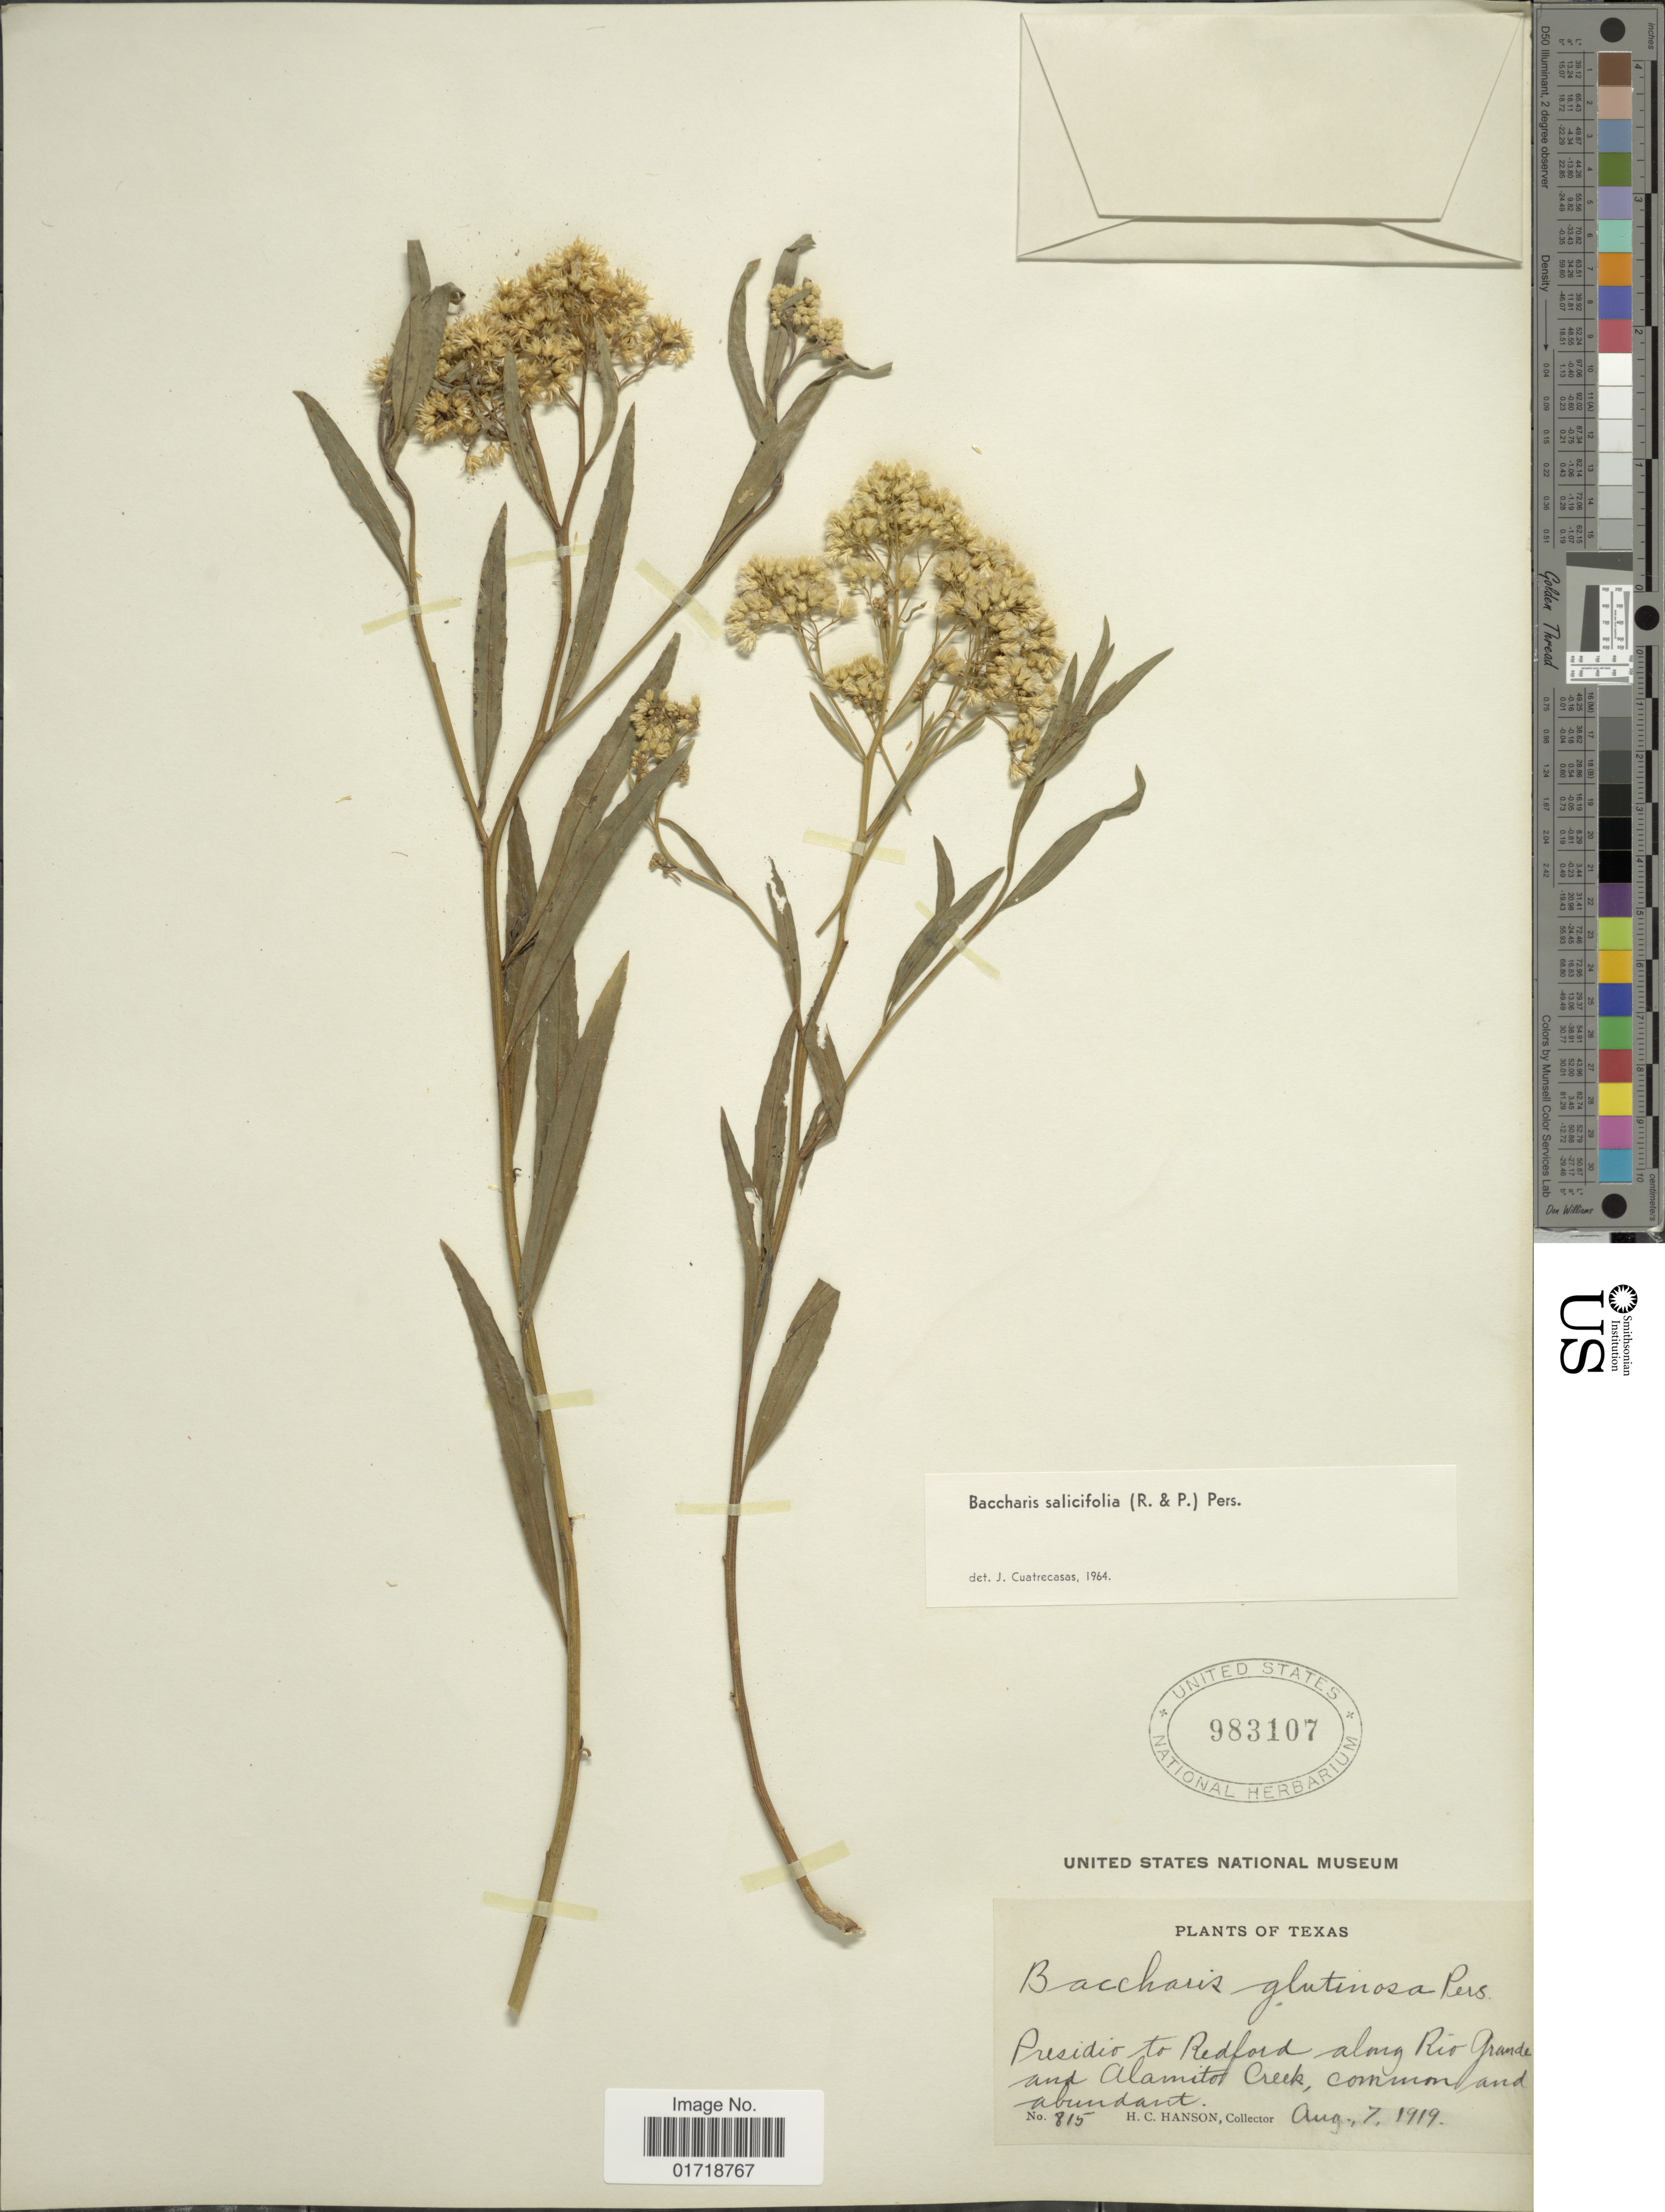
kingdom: Plantae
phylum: Tracheophyta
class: Magnoliopsida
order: Asterales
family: Asteraceae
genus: Baccharis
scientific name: Baccharis glutinosa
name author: Pers.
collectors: H. Hanson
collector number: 815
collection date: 1919-08-07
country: United States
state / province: Texas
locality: Presidio to Redford along Rio Grande and Alamito Creek, common and abundant.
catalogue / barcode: US 983107